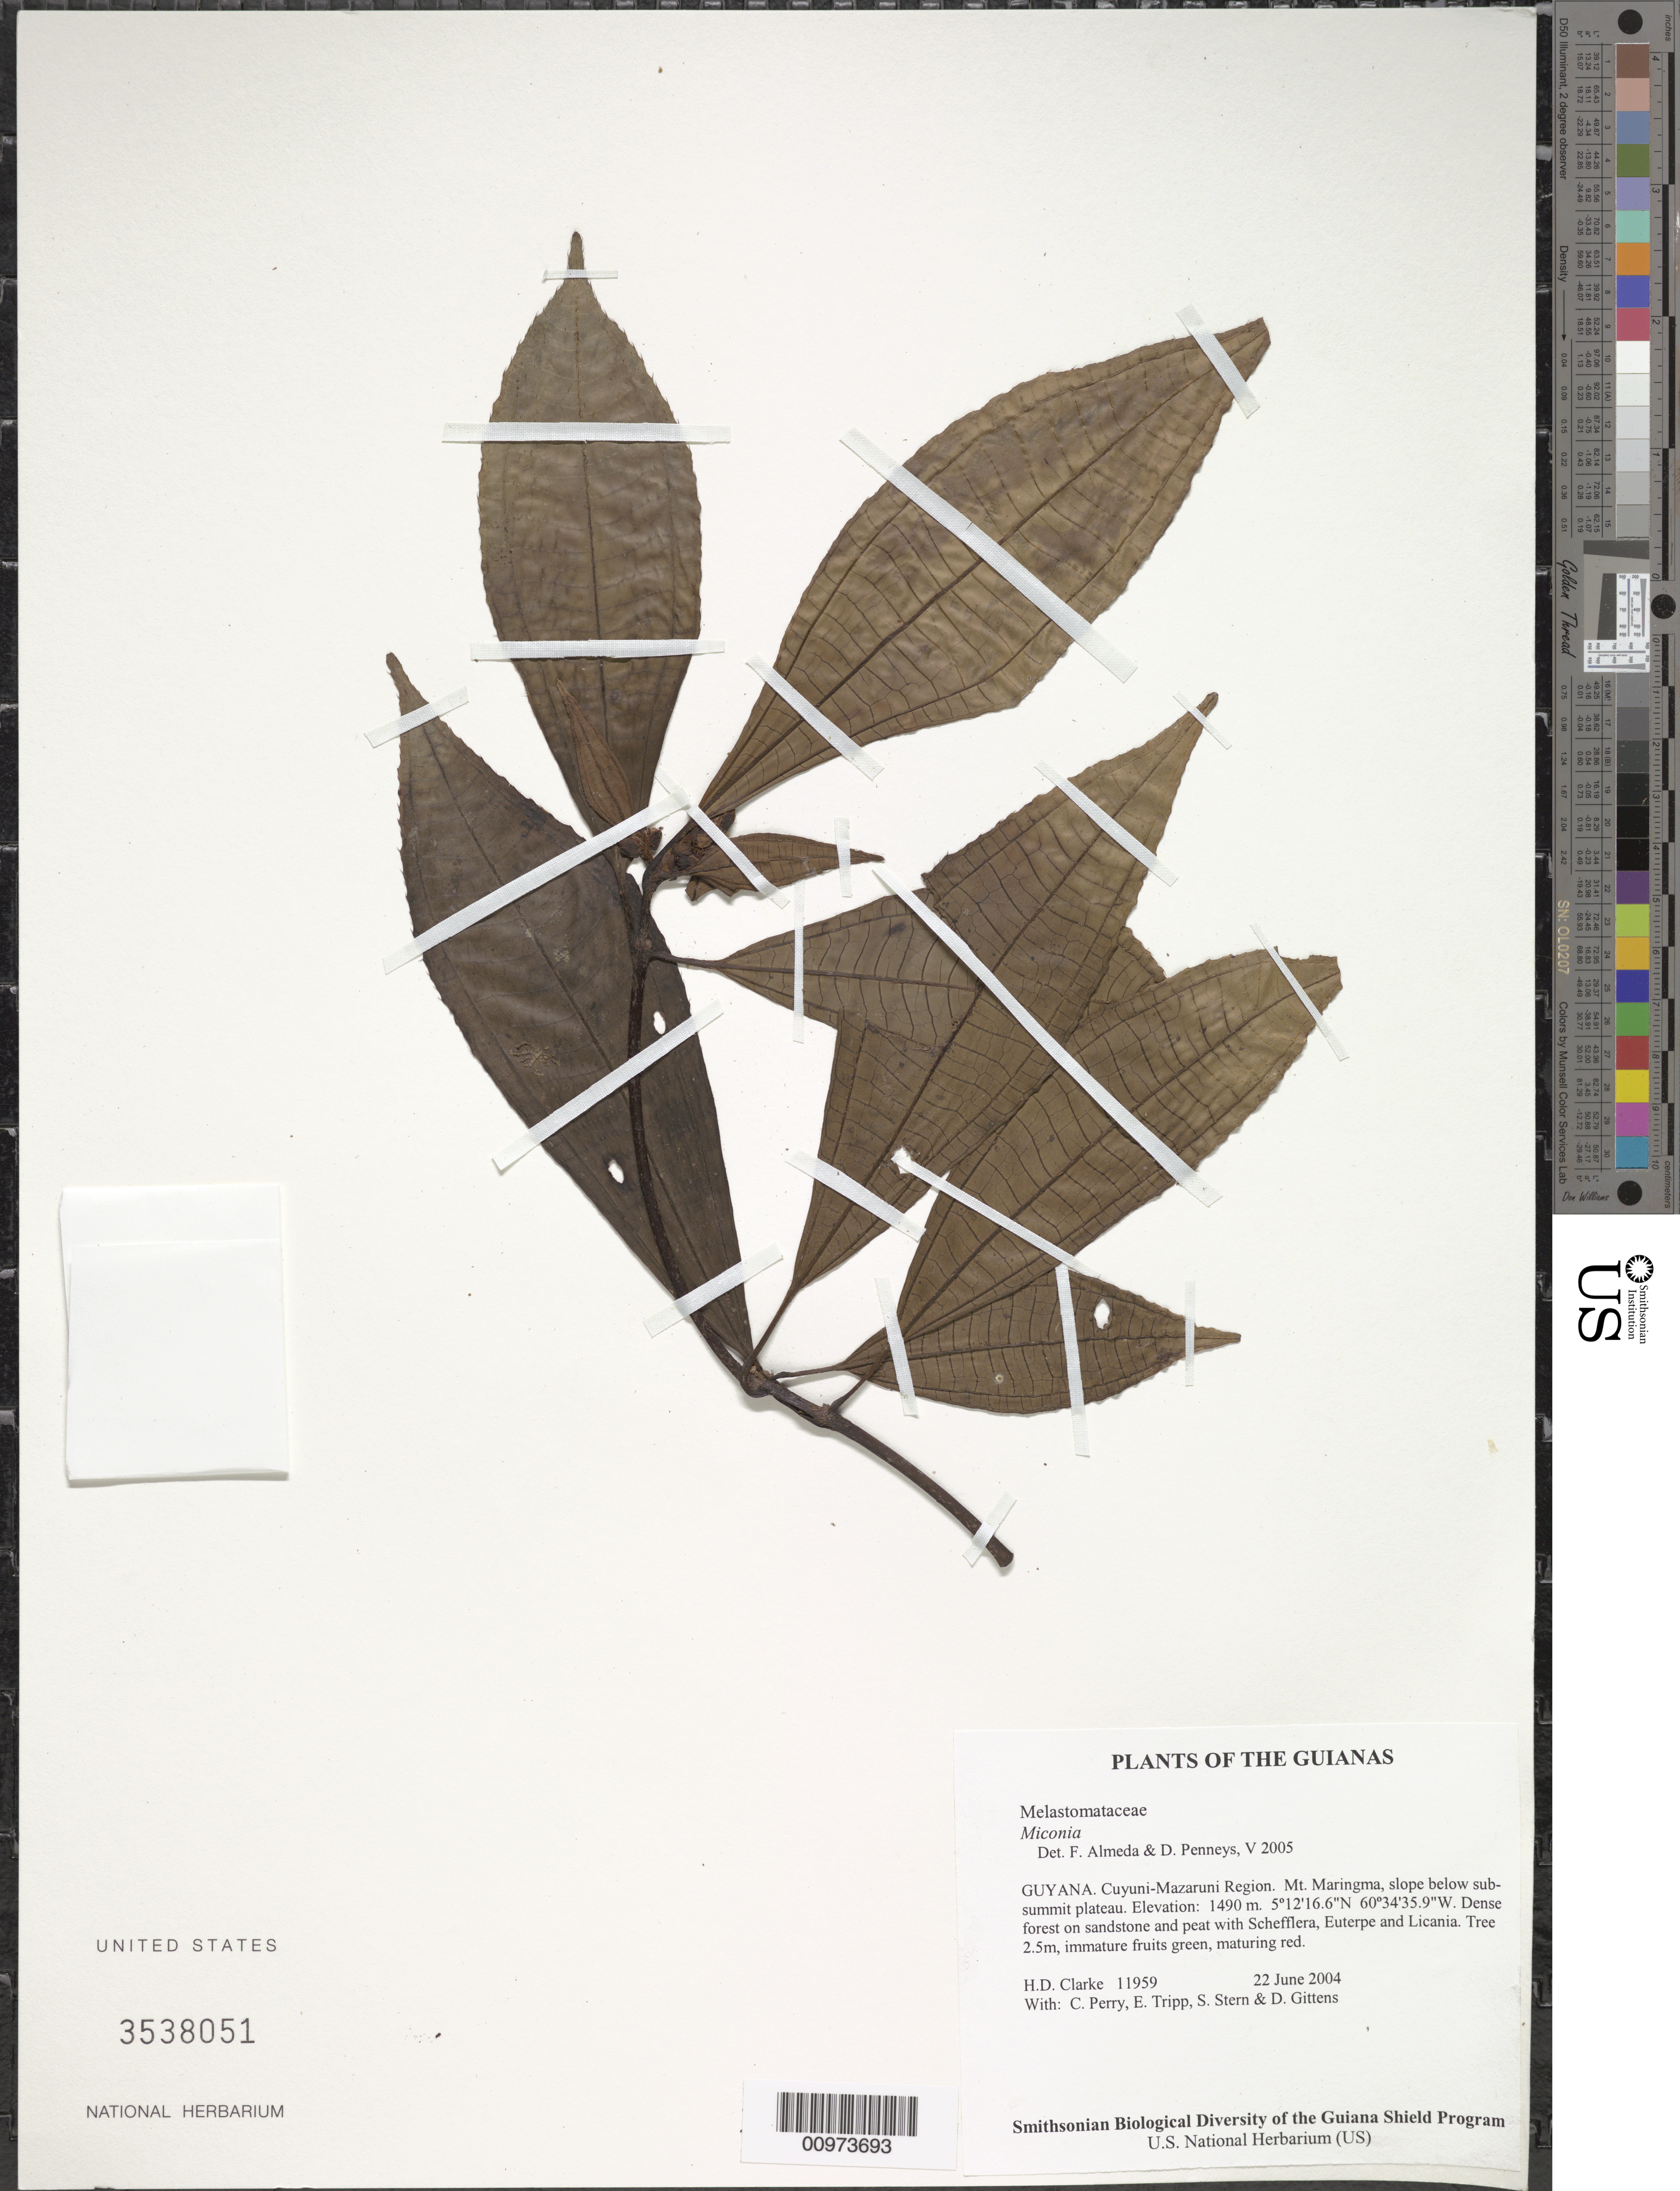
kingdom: Plantae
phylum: Tracheophyta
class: Magnoliopsida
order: Myrtales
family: Melastomataceae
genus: Miconia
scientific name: Miconia sp.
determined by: Almeda, F.; Penneys, D. S.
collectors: H. D. Clarke, C. Perry, E. Tripp, S. R. Stern & D. Gittens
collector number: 11959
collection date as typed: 22 June 2004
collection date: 2004-06-22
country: Guyana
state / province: Cuyuni-Mazaruni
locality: Mt. Maringma, slope below sub-summit plateau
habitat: Dense forest on sandstone and peat with Schefflera, Euterpe and Licania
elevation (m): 1490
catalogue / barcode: US 3538051